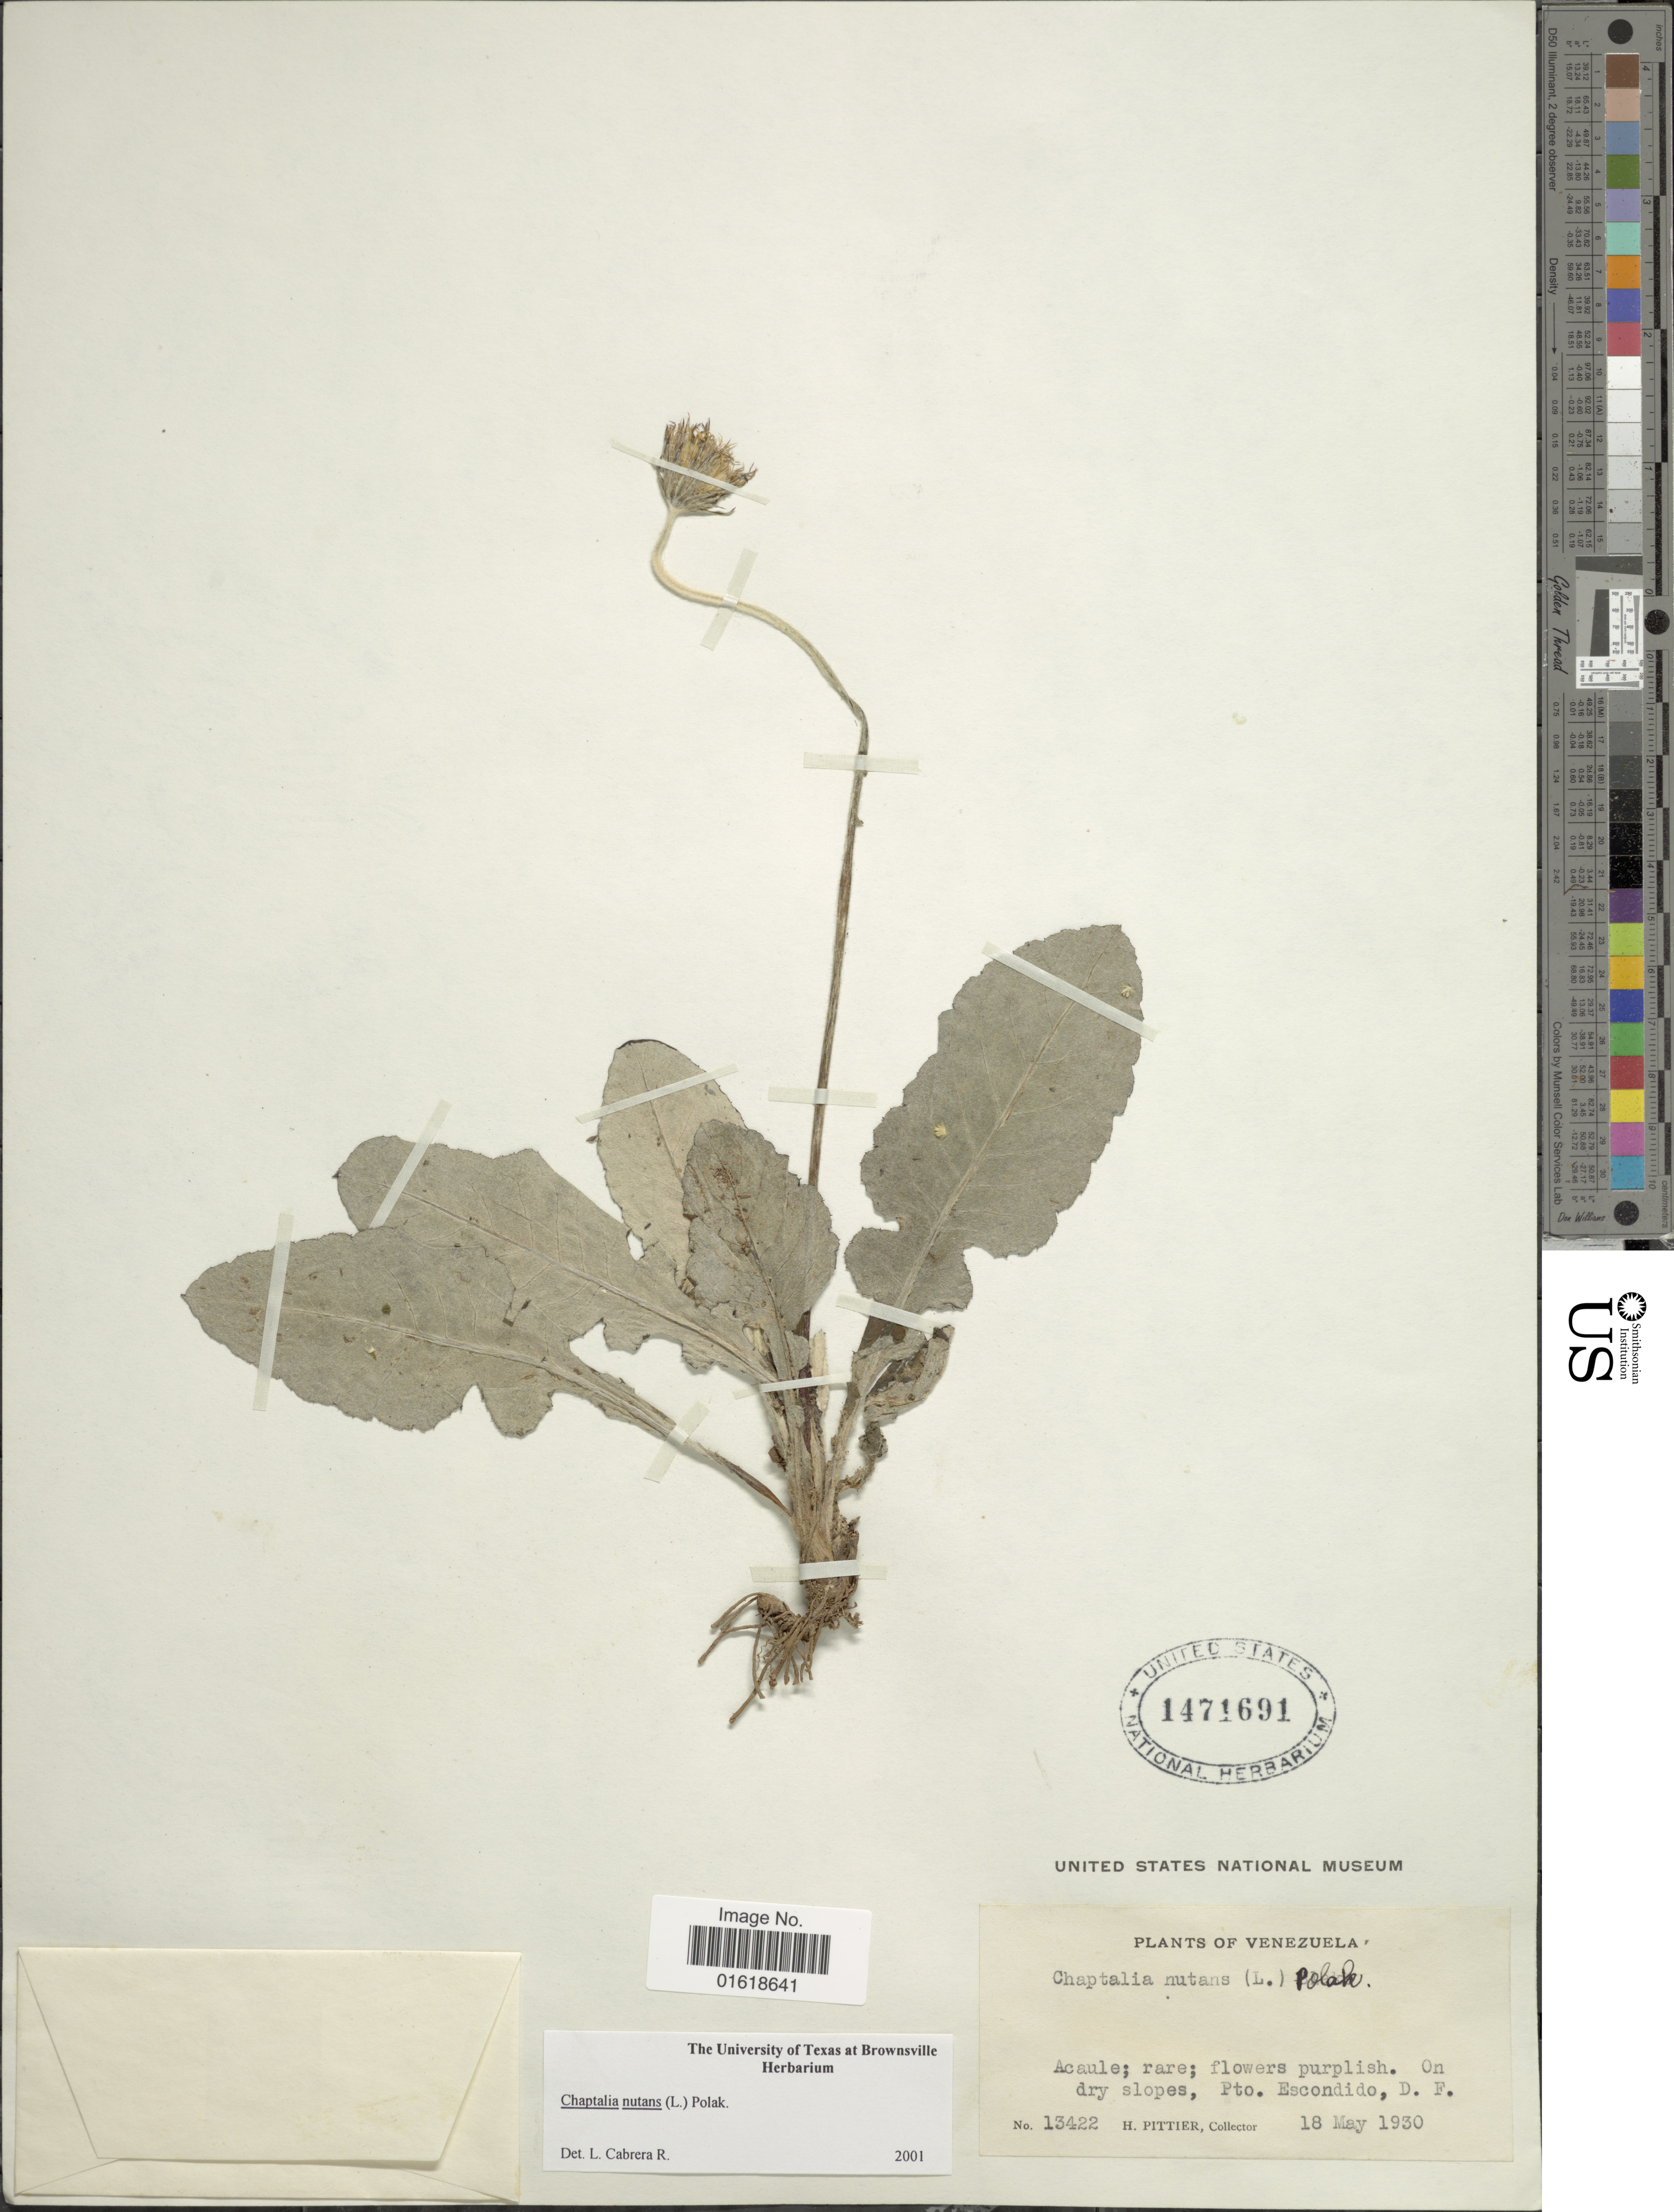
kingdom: Plantae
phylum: Tracheophyta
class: Magnoliopsida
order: Asterales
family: Asteraceae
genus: Chaptalia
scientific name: Chaptalia nutans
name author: (L.) Pol.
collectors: H. F. Pittier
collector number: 13422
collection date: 1930-05-18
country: Venezuela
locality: On dry slopes, Pto. Escondido, D.F.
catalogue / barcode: US 1471691